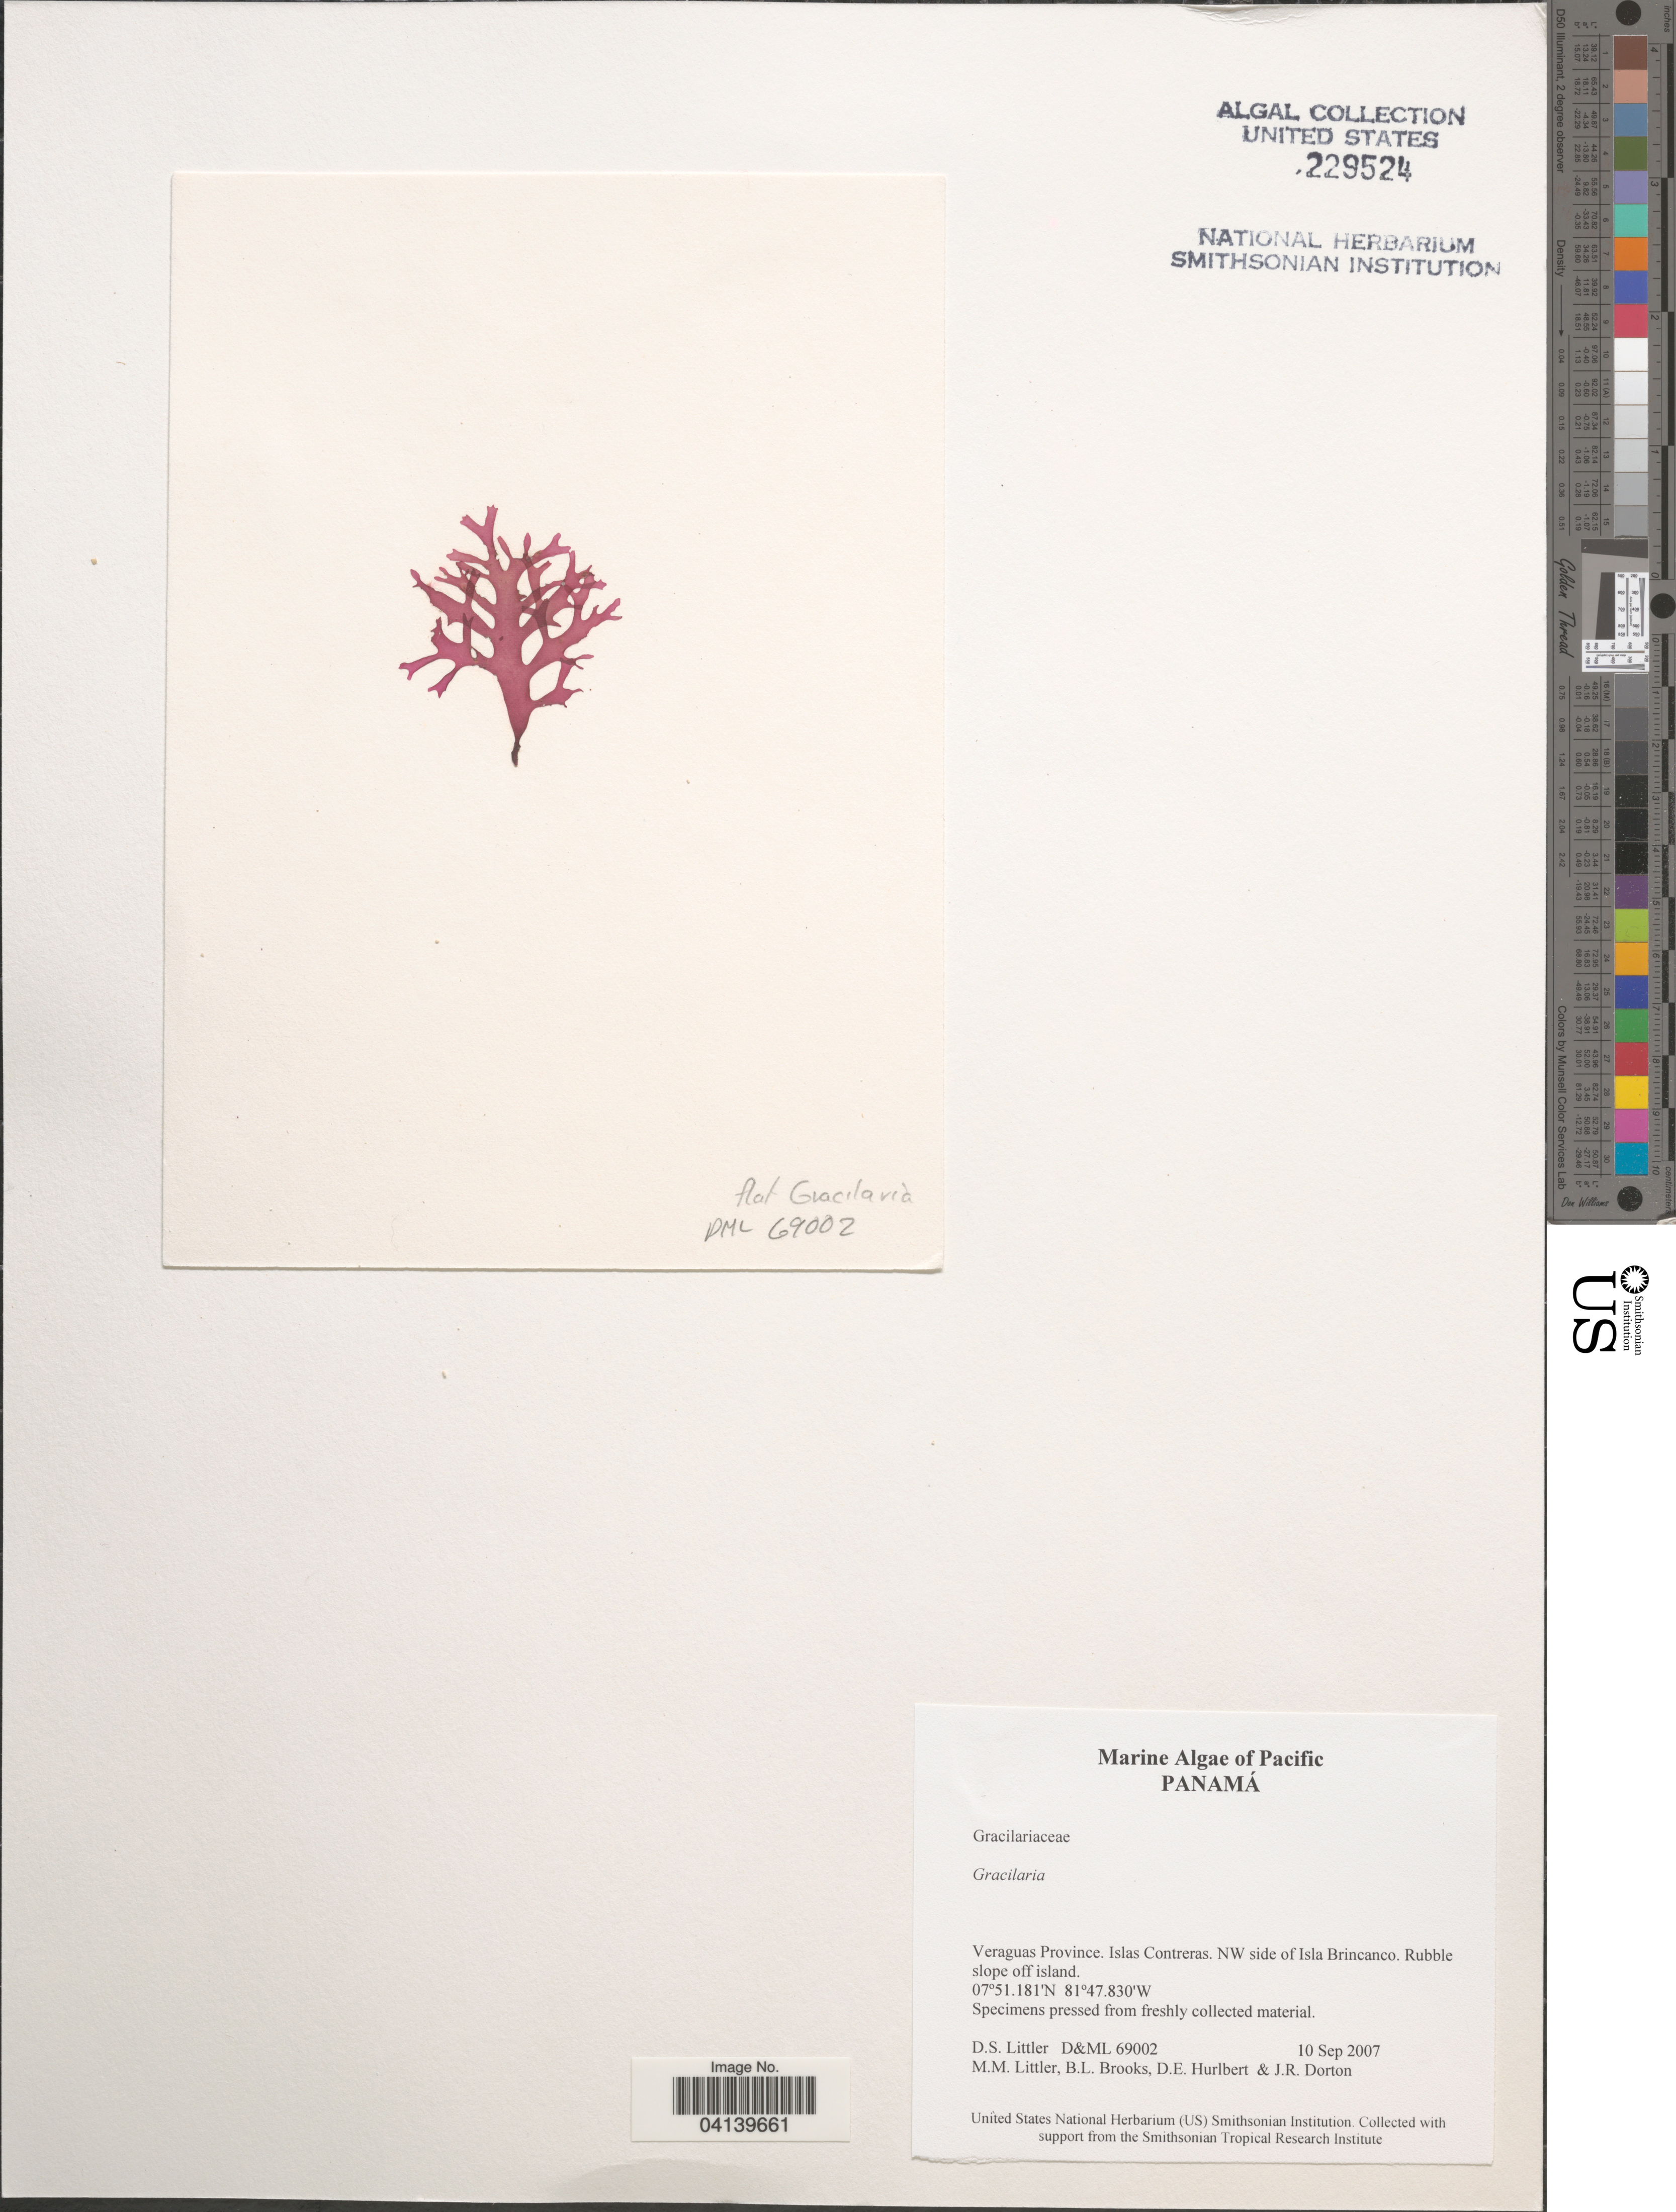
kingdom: Plantae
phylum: Rhodophyta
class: Florideophyceae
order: Gracilariales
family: Gracilariaceae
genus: Gracilaria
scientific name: Gracilaria sp.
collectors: D. S. Littler, B. Brooks, D. Hurlbert & J. Dorton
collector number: D&ML69002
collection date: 2007-09-10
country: Panama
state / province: Veraguas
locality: Islas Contreras. NW side of Isla Brincanco. Rubble slope off island.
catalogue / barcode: US 229524